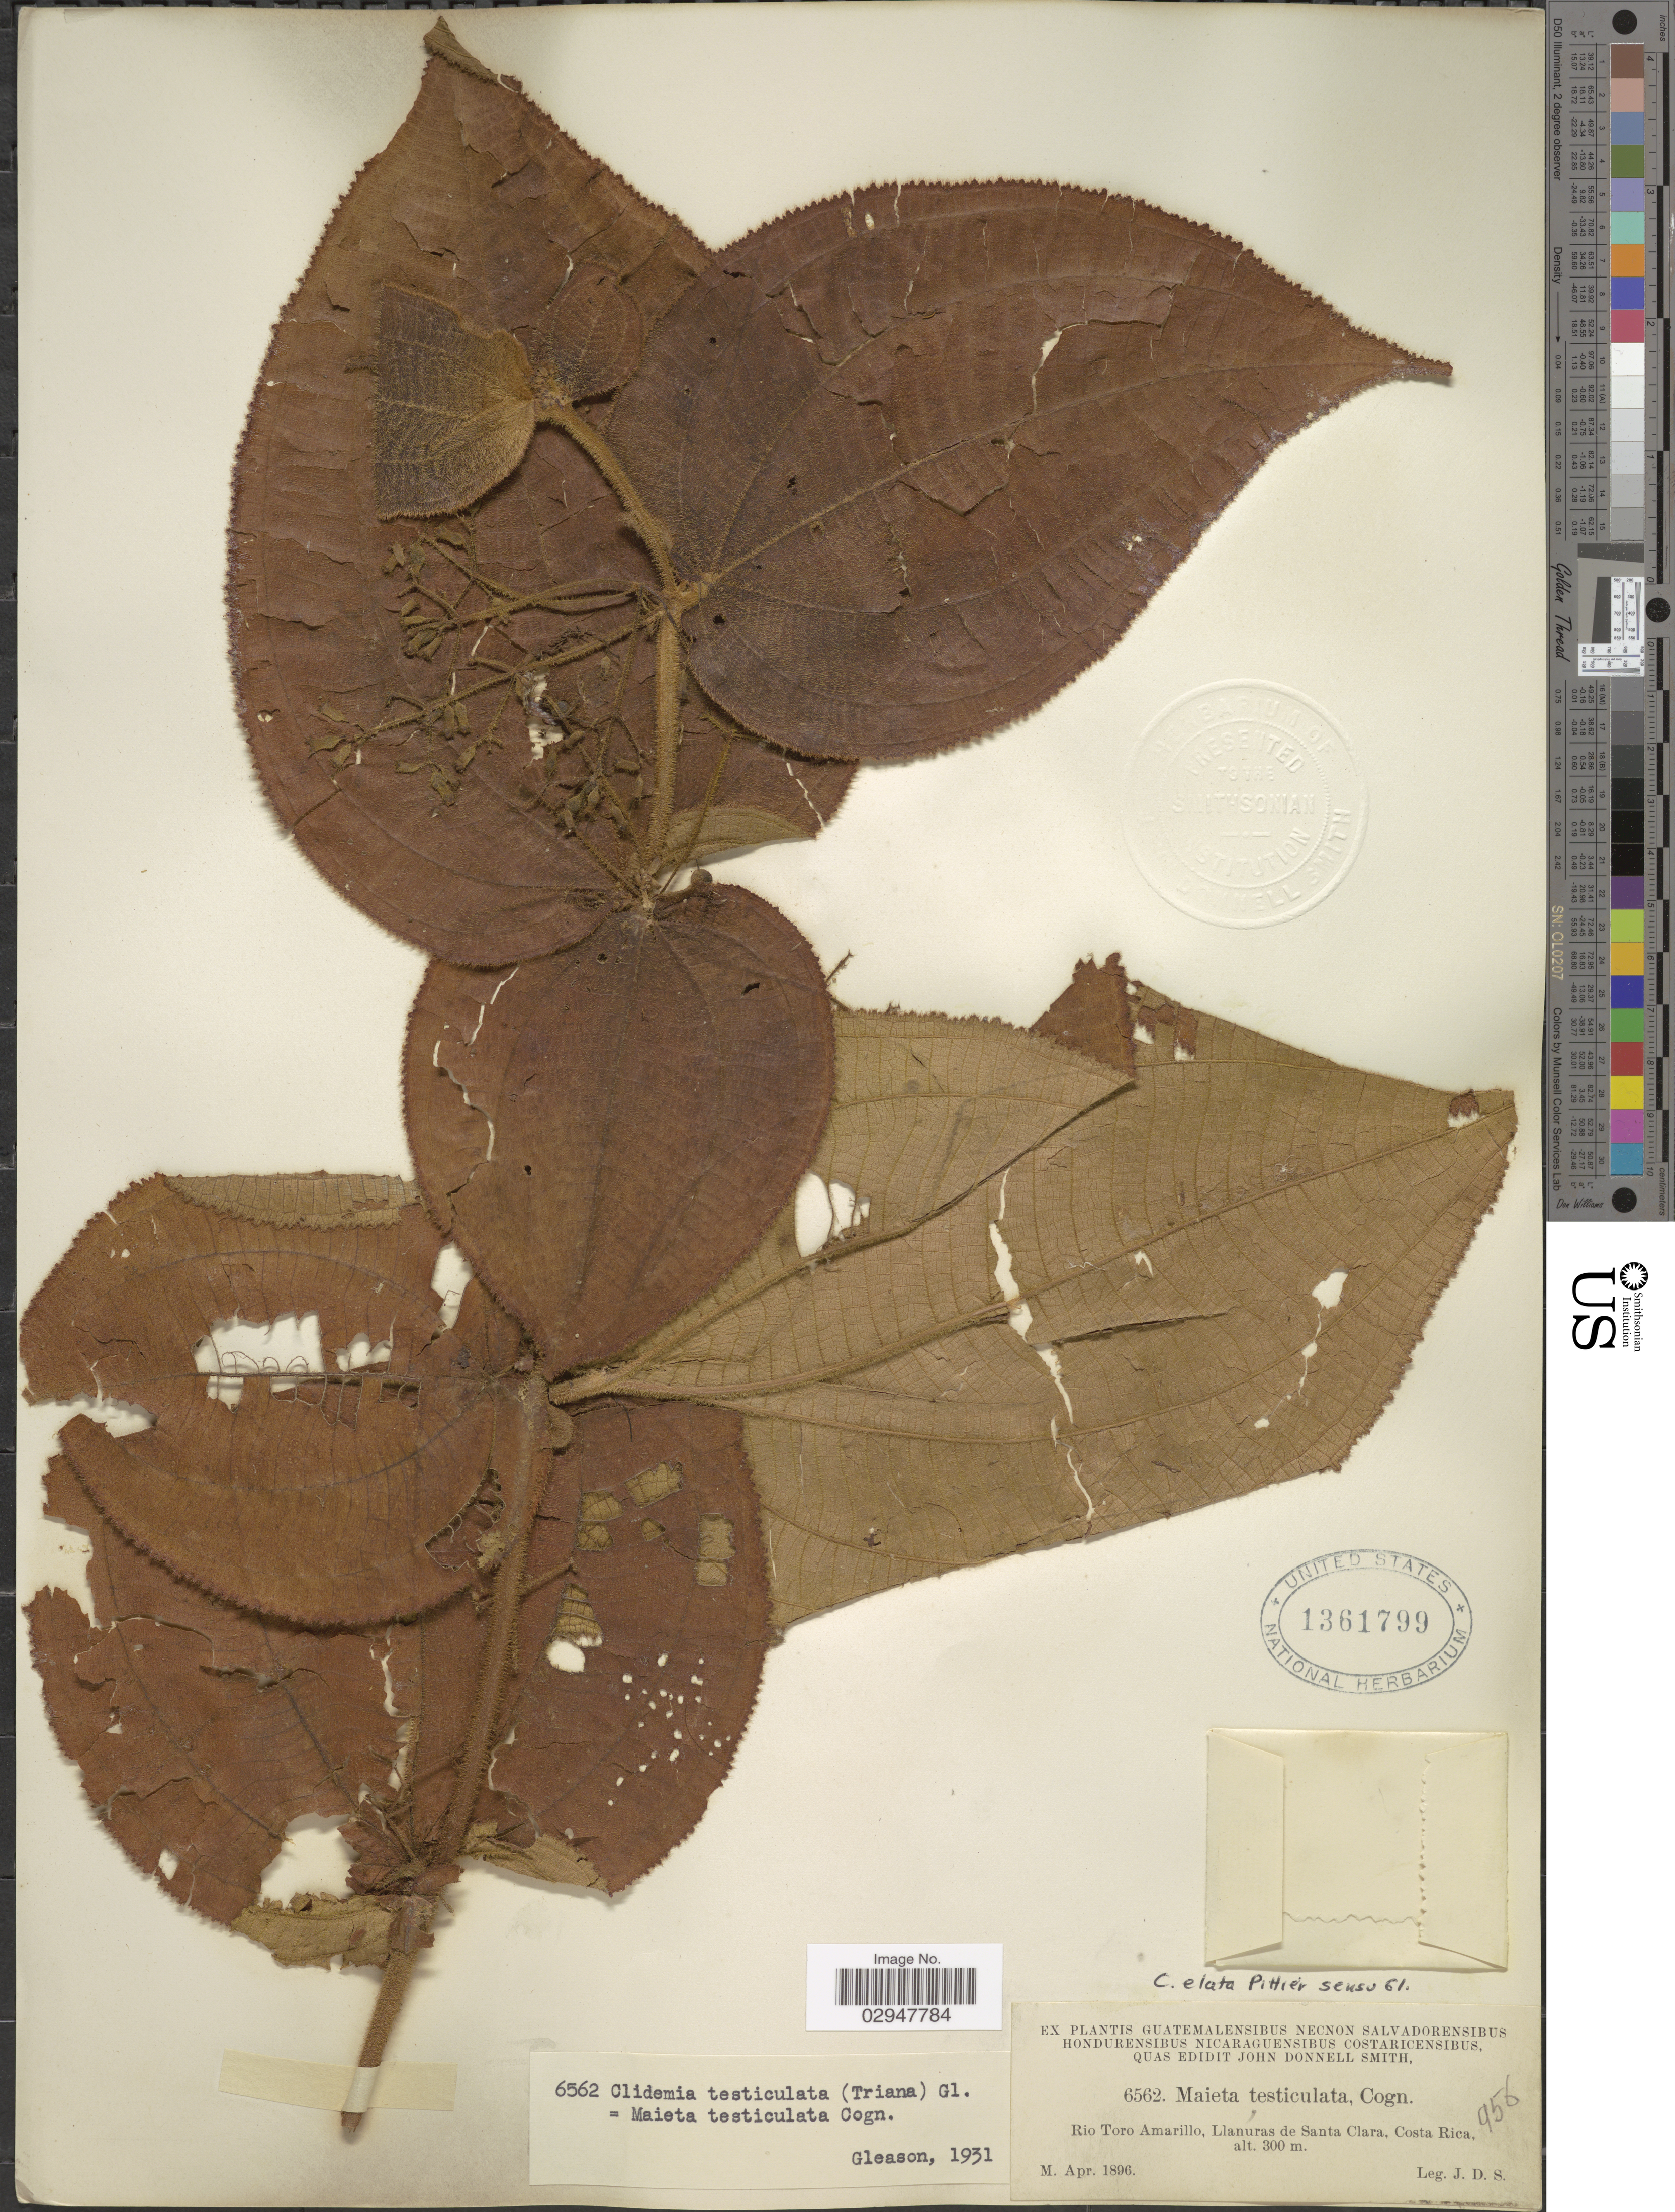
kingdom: Plantae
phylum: Tracheophyta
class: Magnoliopsida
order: Myrtales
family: Melastomataceae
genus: Clidemia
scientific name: Clidemia elata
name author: Pittier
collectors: J. Donnell Smith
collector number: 6562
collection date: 1896-04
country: Costa Rica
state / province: Cartago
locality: Rio Toro Amarillo, Llanuras de Santa Clara.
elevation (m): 300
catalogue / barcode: US 1361799